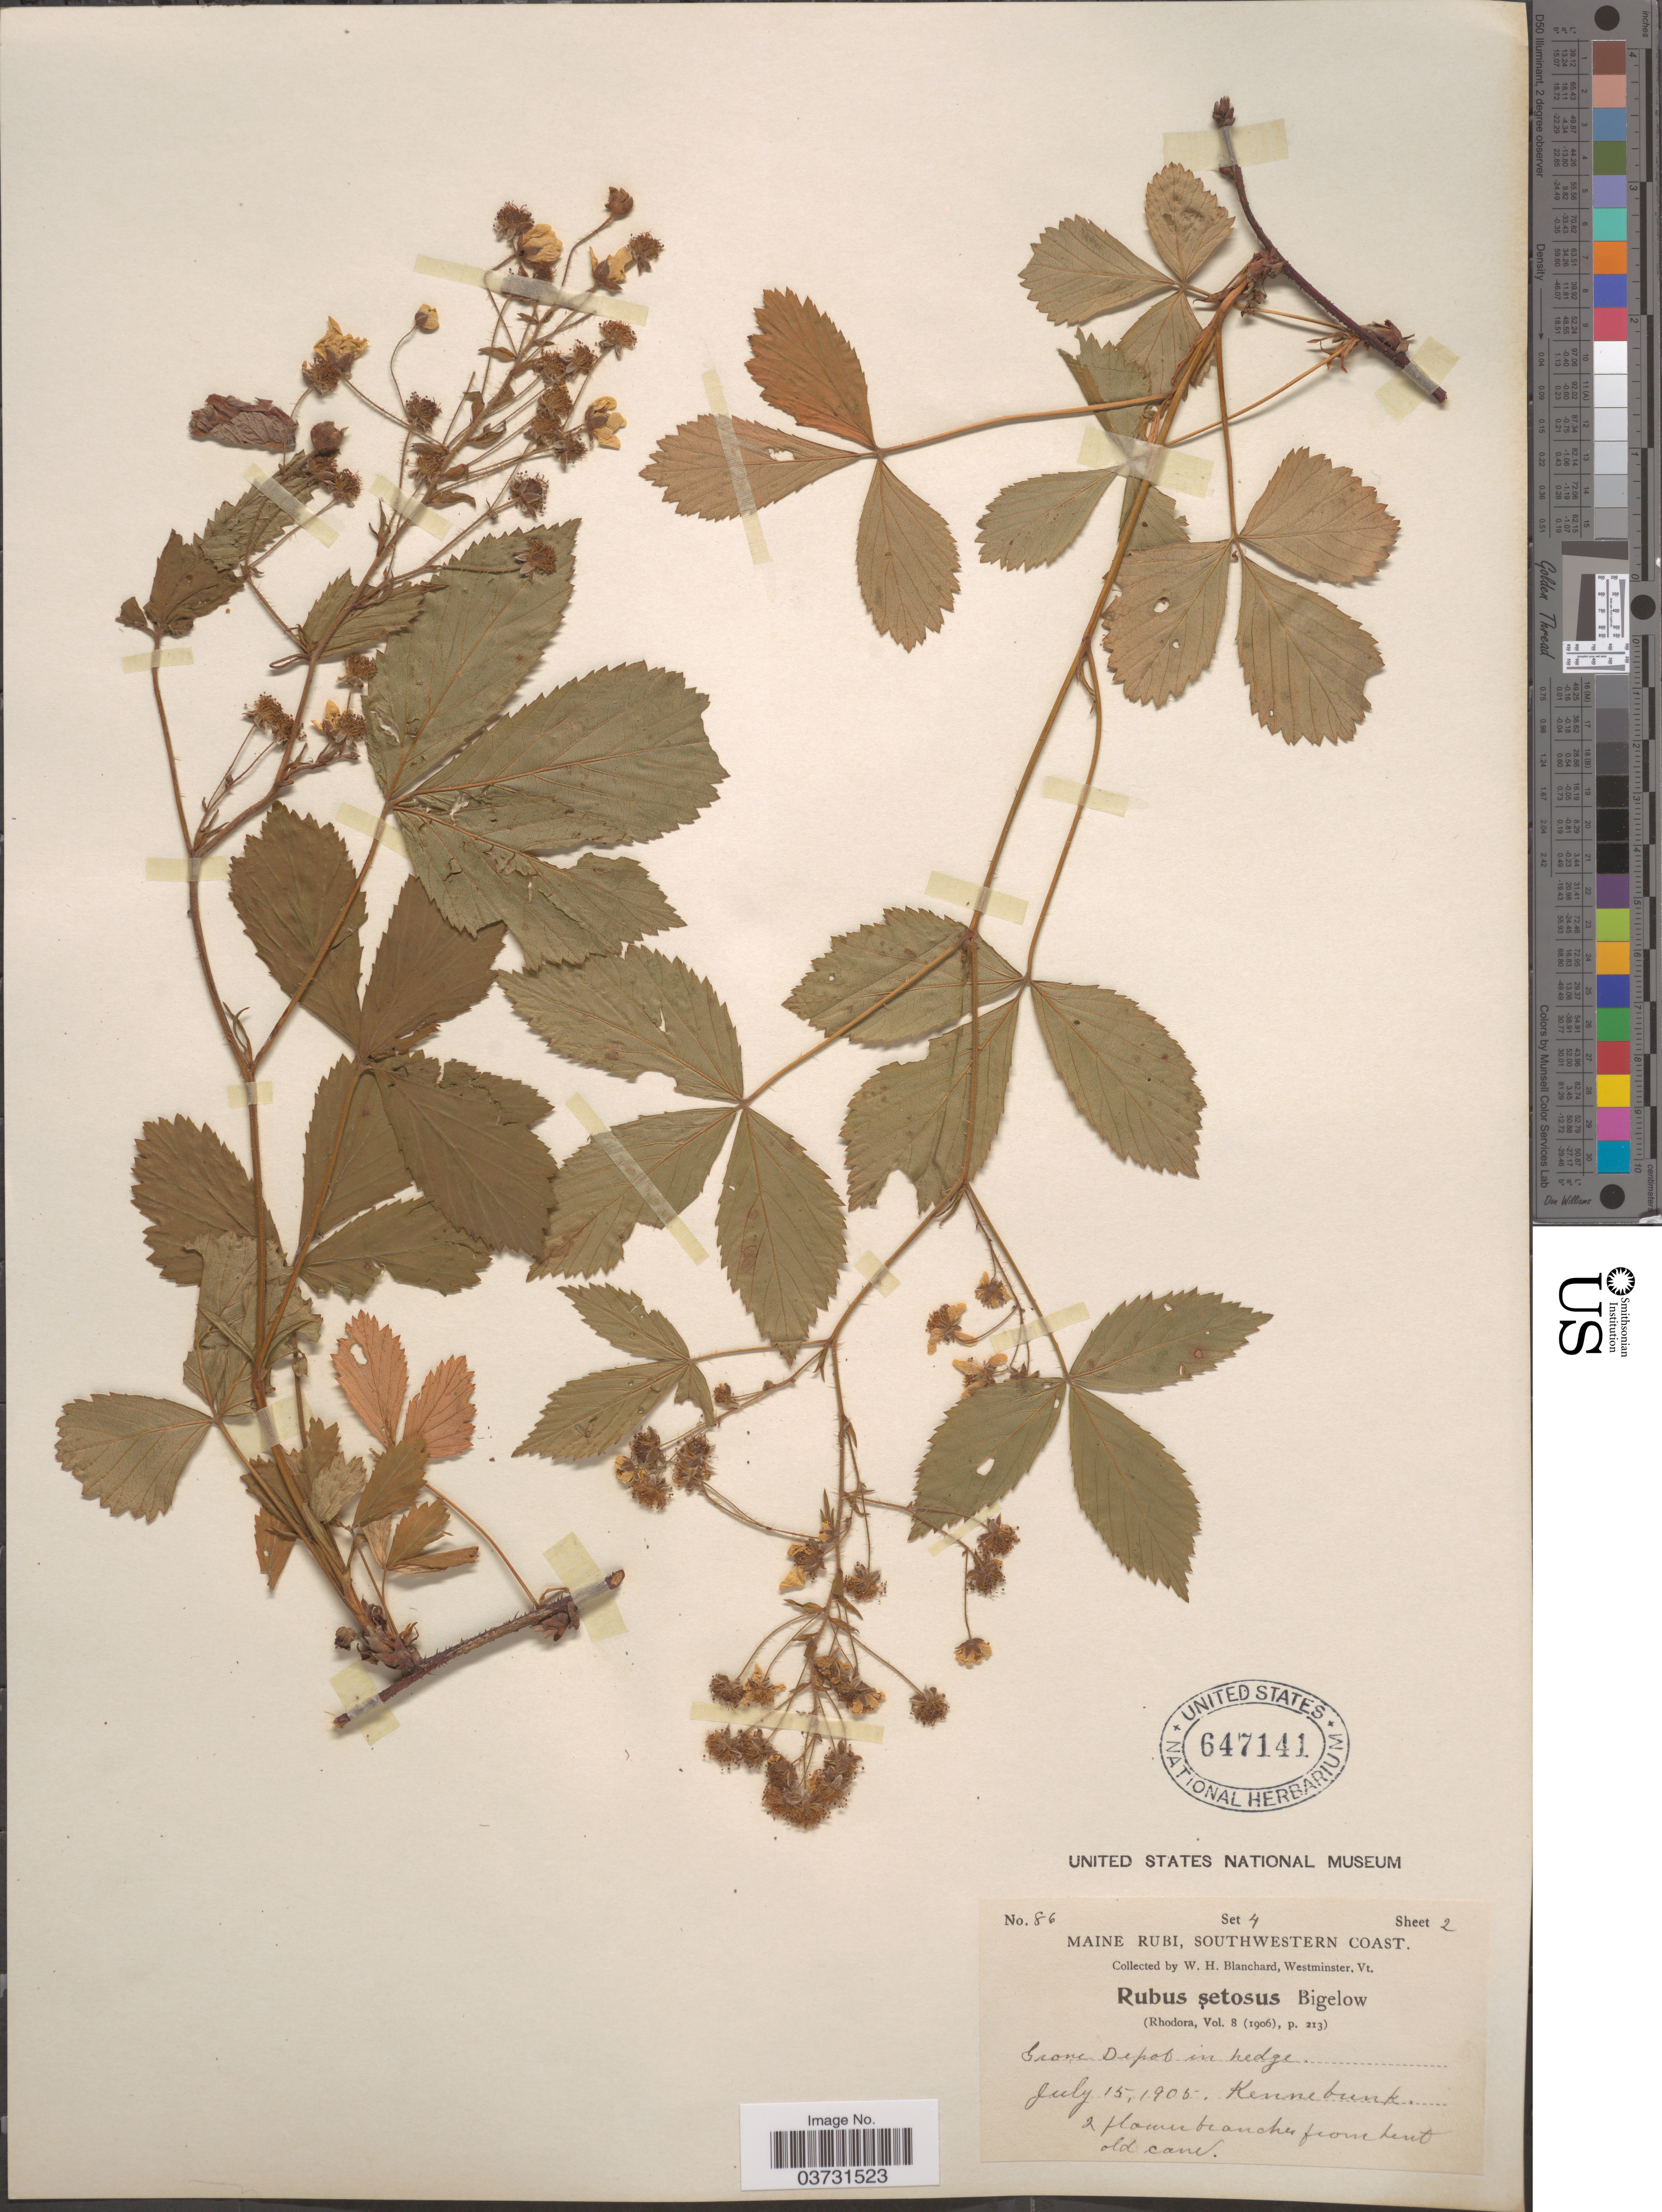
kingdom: Plantae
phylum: Tracheophyta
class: Magnoliopsida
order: Rosales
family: Rosaceae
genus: Rubus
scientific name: Rubus nigricans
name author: Rydb. in Britton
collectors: W. H. Blanchard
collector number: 86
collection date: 1905-07-15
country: United States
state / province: Maine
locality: Southwestern Coast. Grove Depot in hedge. Kennebunk.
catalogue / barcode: US 647141